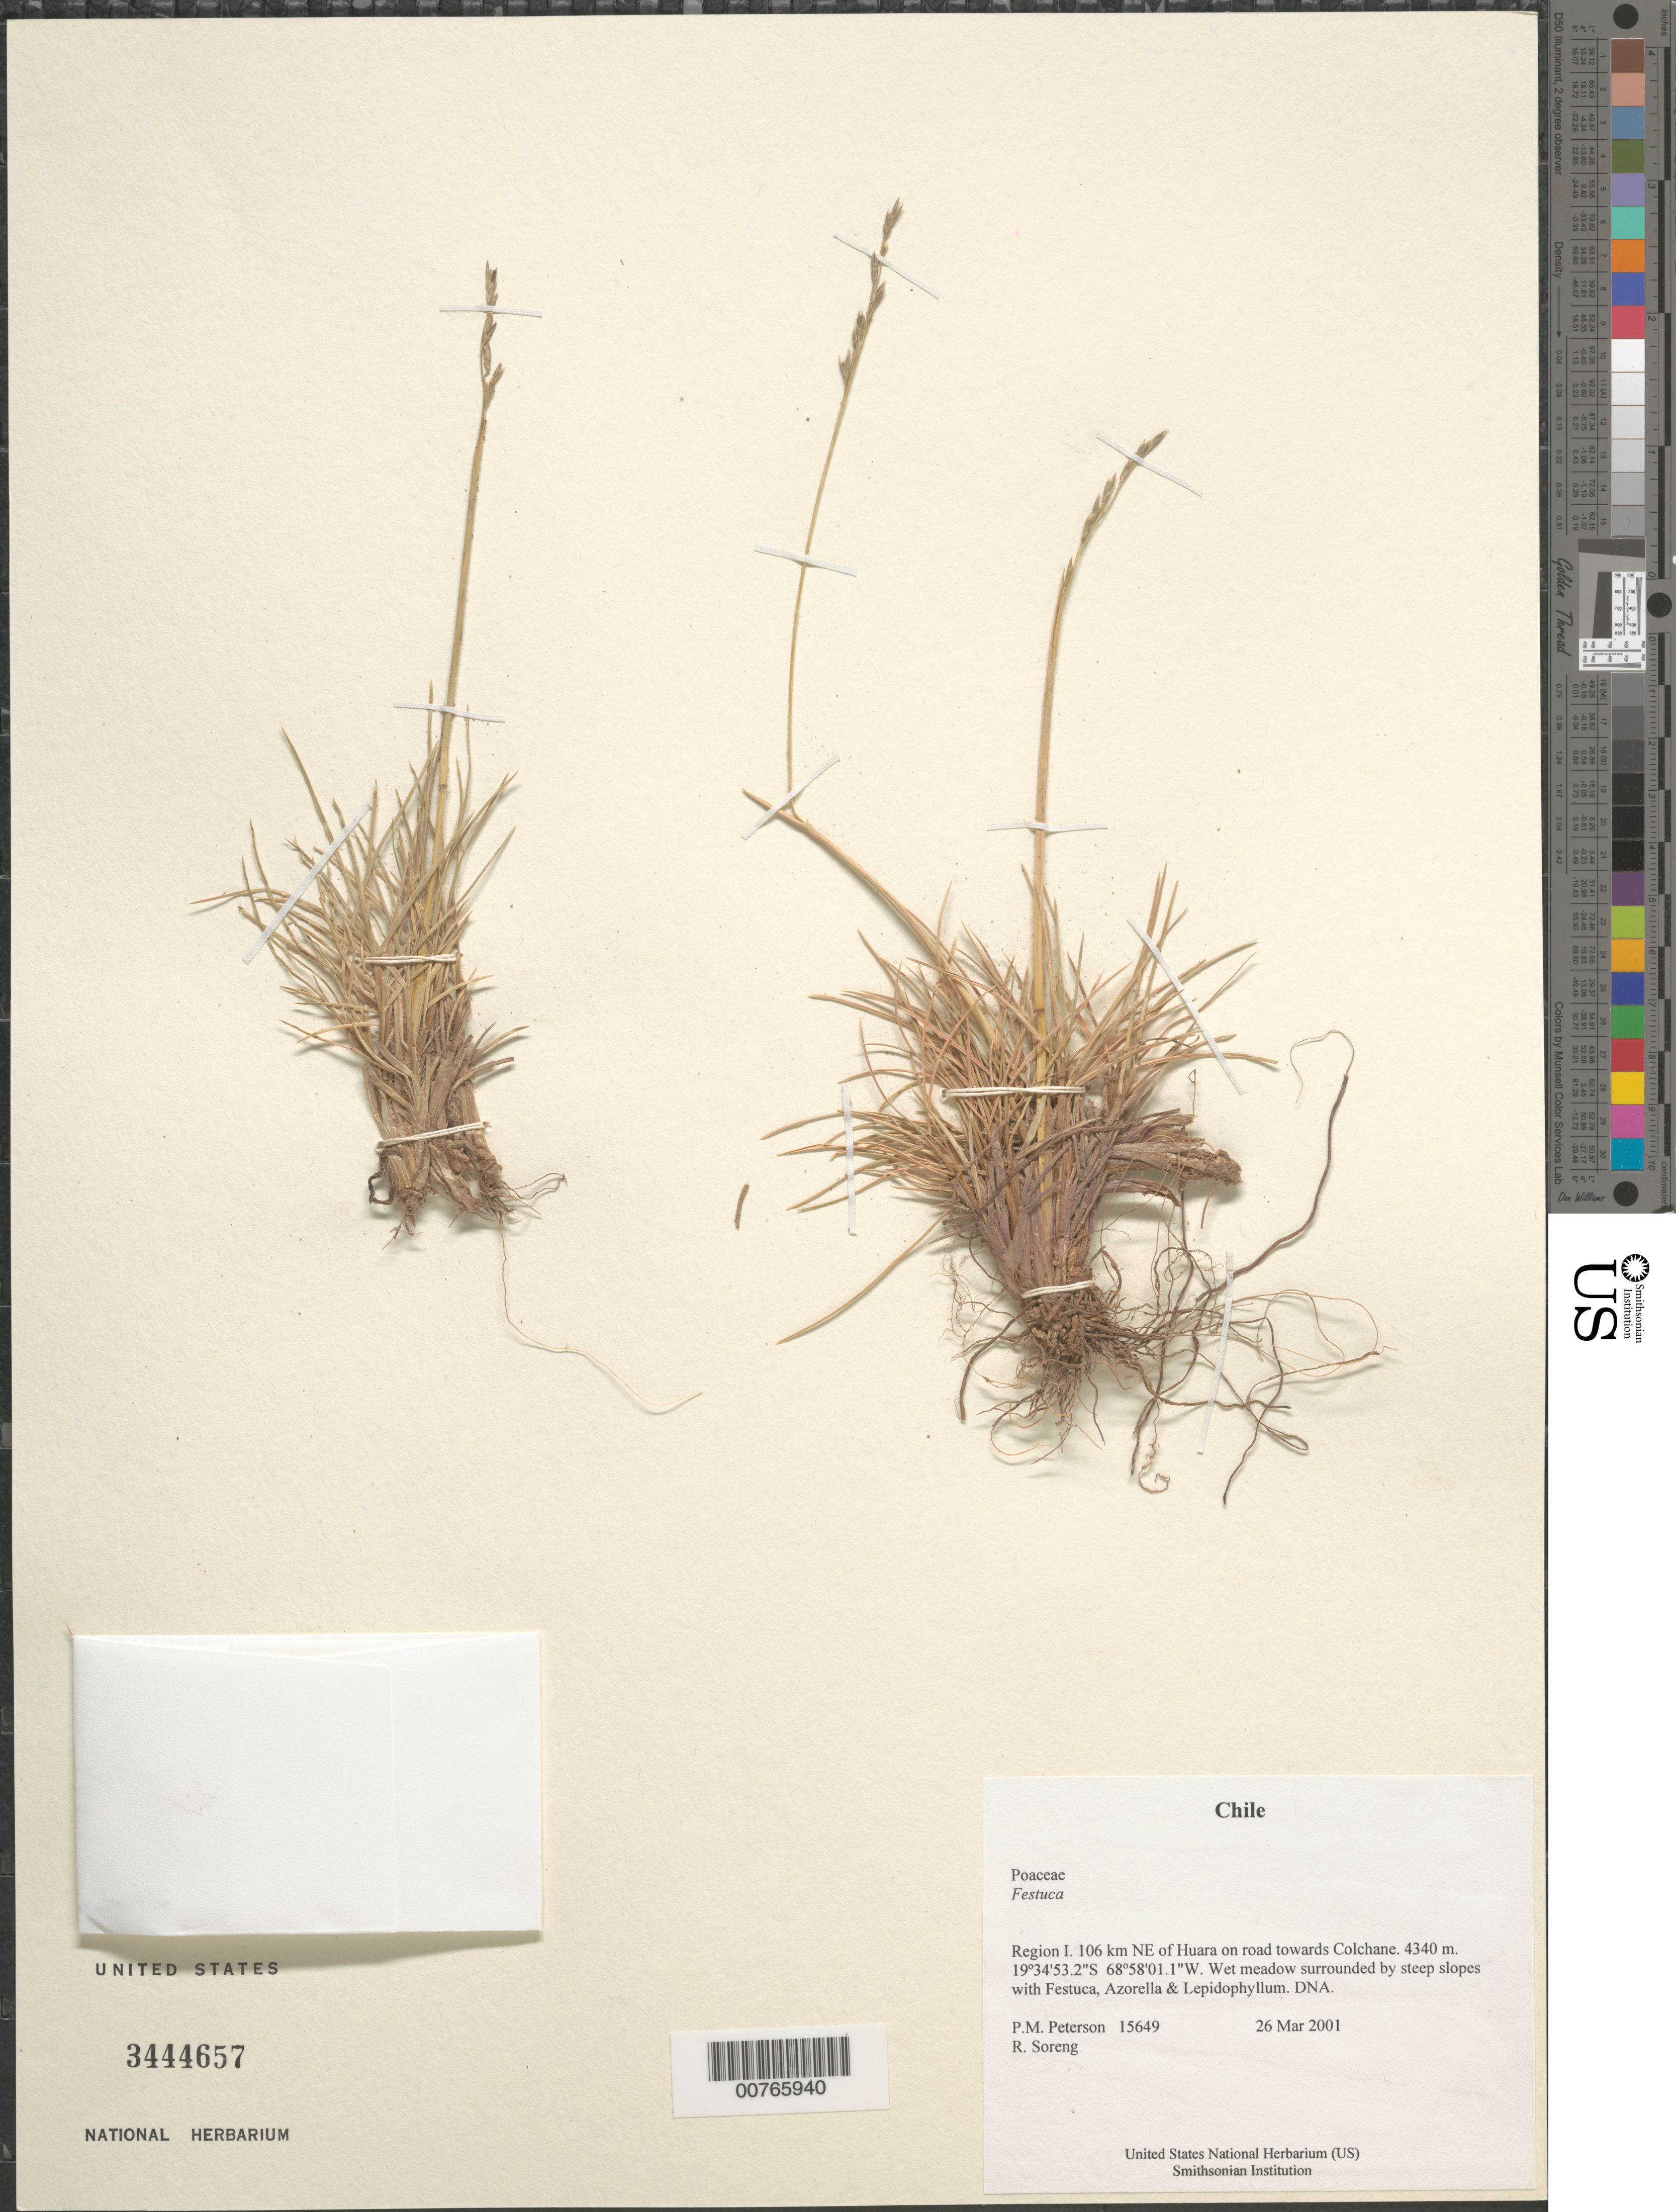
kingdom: Plantae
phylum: Tracheophyta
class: Liliopsida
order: Poales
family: Poaceae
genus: Festuca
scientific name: Festuca deserticola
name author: Phil.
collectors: P. M. Peterson & R. J. Soreng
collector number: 15649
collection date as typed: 26 Mar 2001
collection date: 2001-03-26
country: Chile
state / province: Tarapacá (I)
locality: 106 km NE of Huara on road towards Colchane.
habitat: Wet meadow surrounded by steep slopes with Festuca, Azorella & Lepidophyllum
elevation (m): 4340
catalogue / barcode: US 3444657